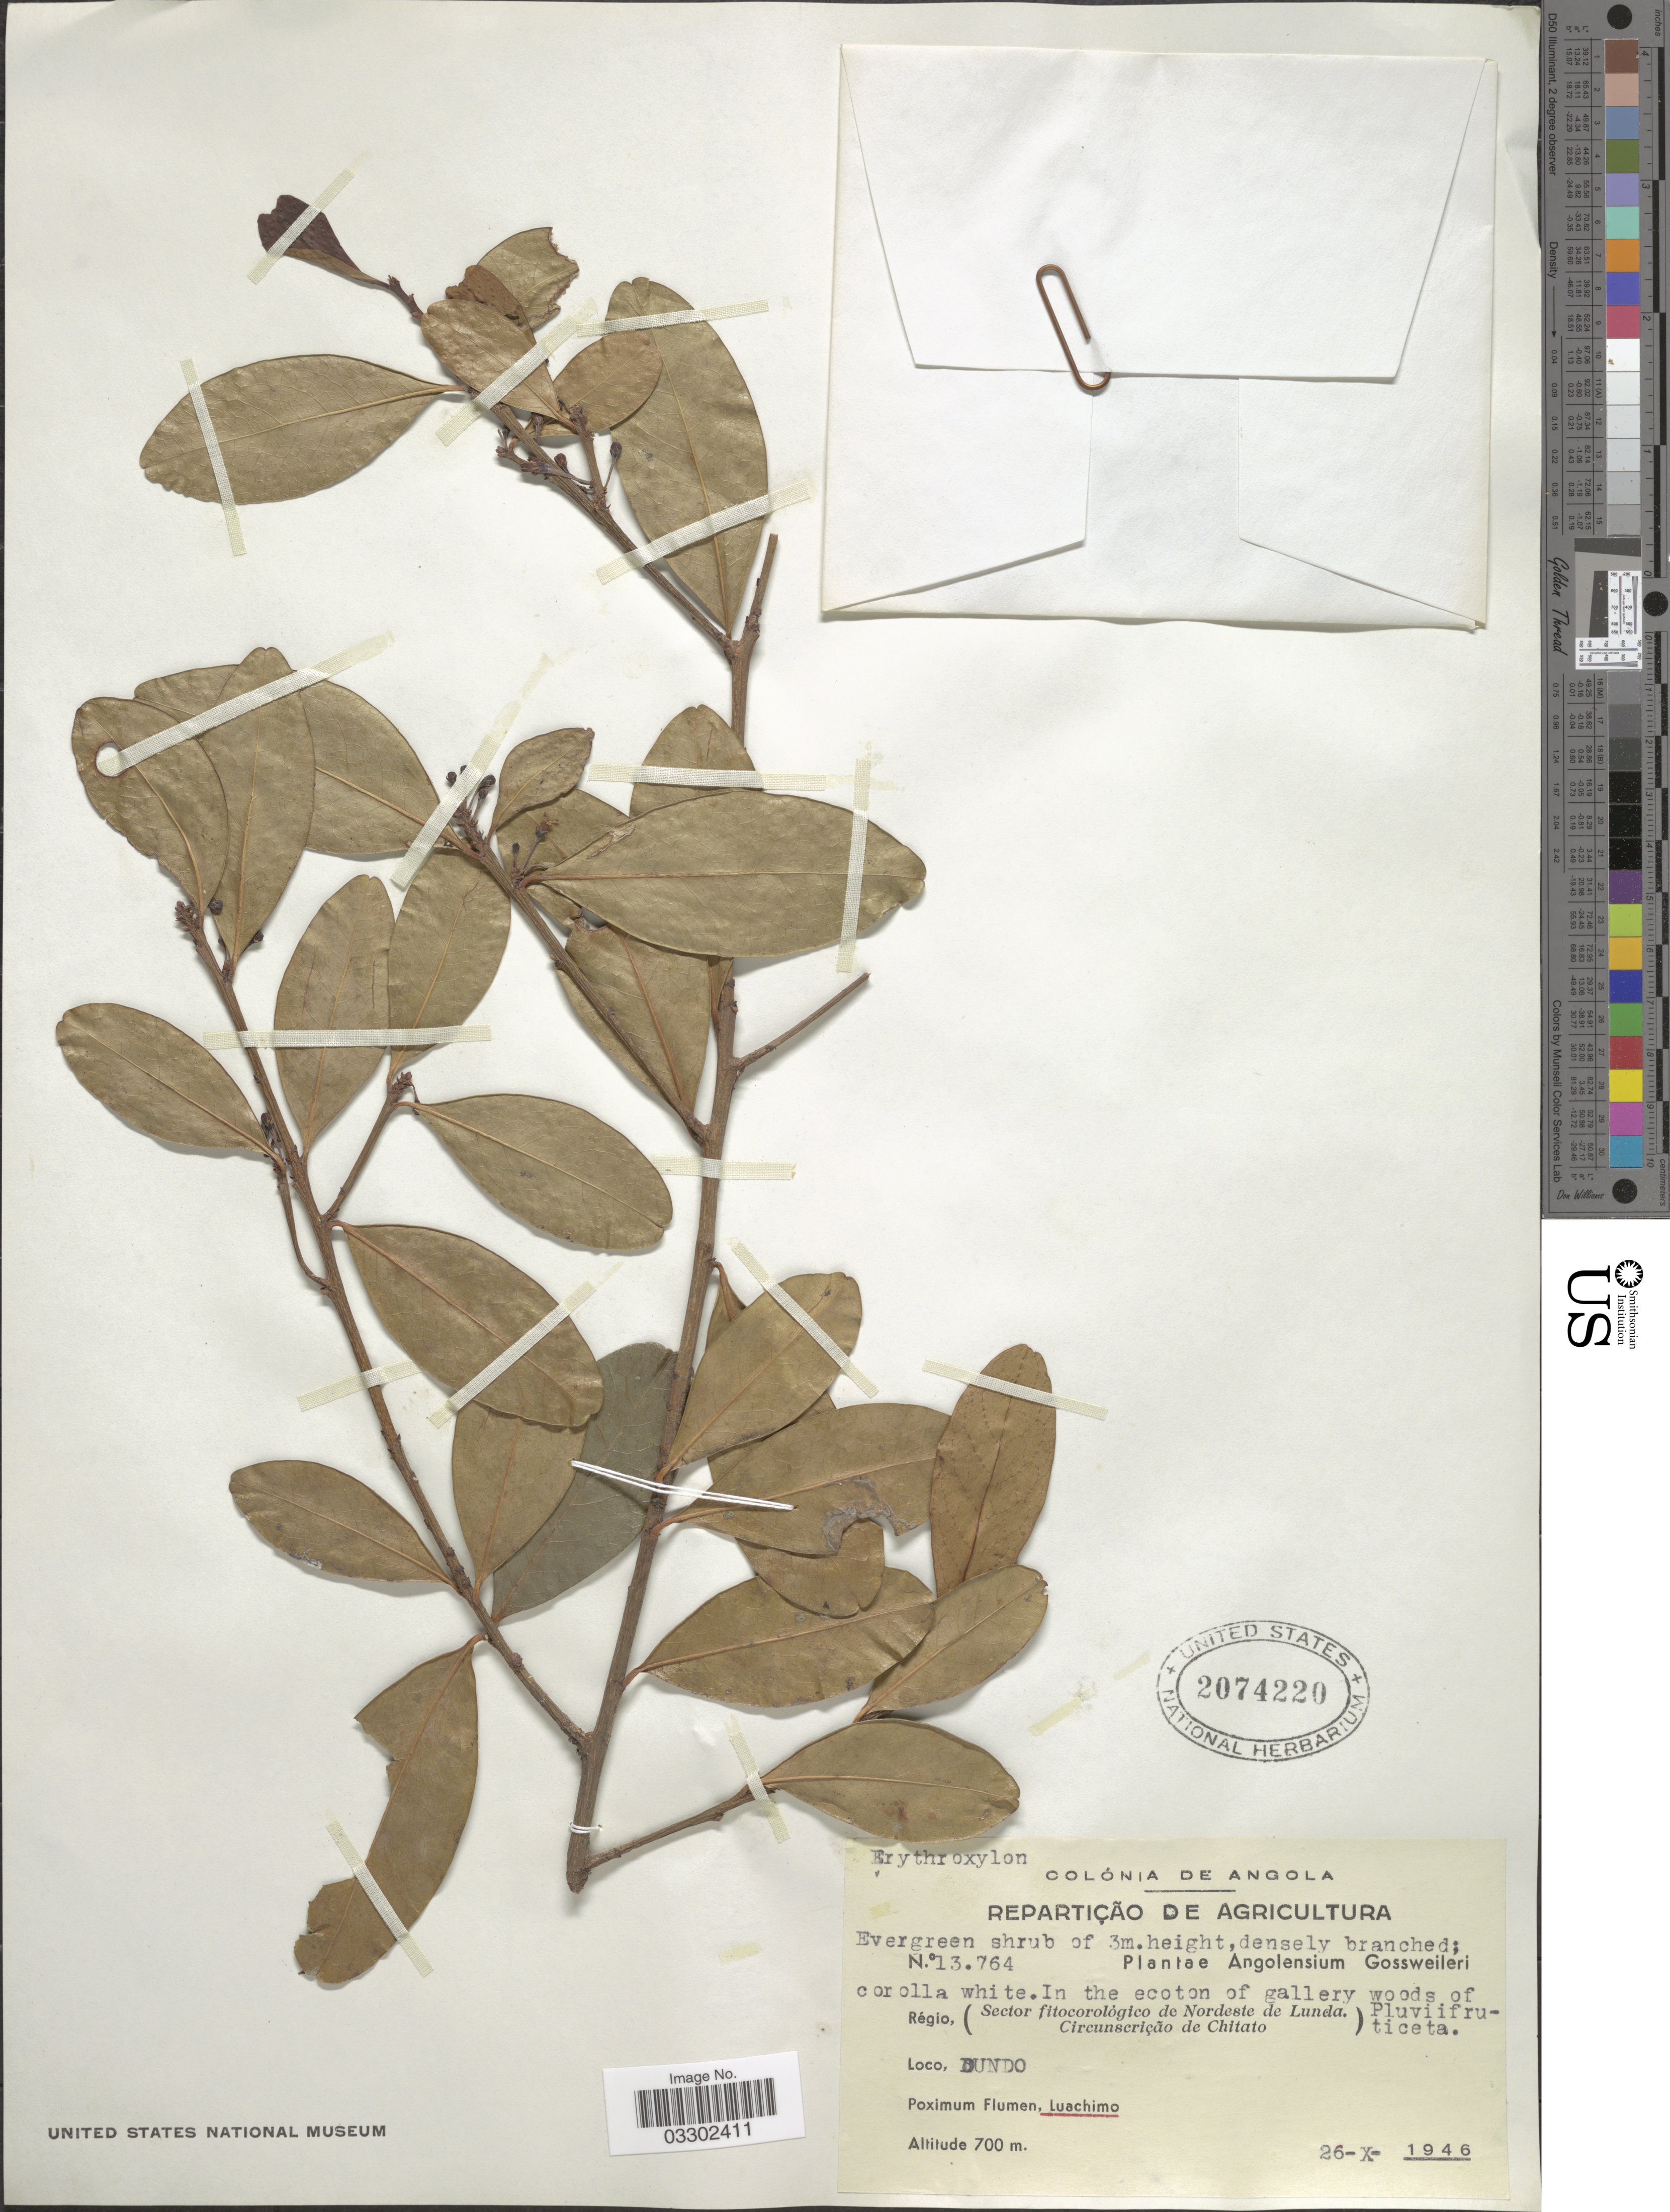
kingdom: Plantae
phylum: Tracheophyta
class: Magnoliopsida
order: Malpighiales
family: Erythroxylaceae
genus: Erythroxylum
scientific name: Erythroxylum sp.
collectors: -. Gossweiler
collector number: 13764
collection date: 1946-10-26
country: Angola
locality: Sector fitocorológico de Nordeste de Lunda. Circunscrição de Chitato. Dundo. Poximum Flumen, Luachimo.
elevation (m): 700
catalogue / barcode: US 2074220